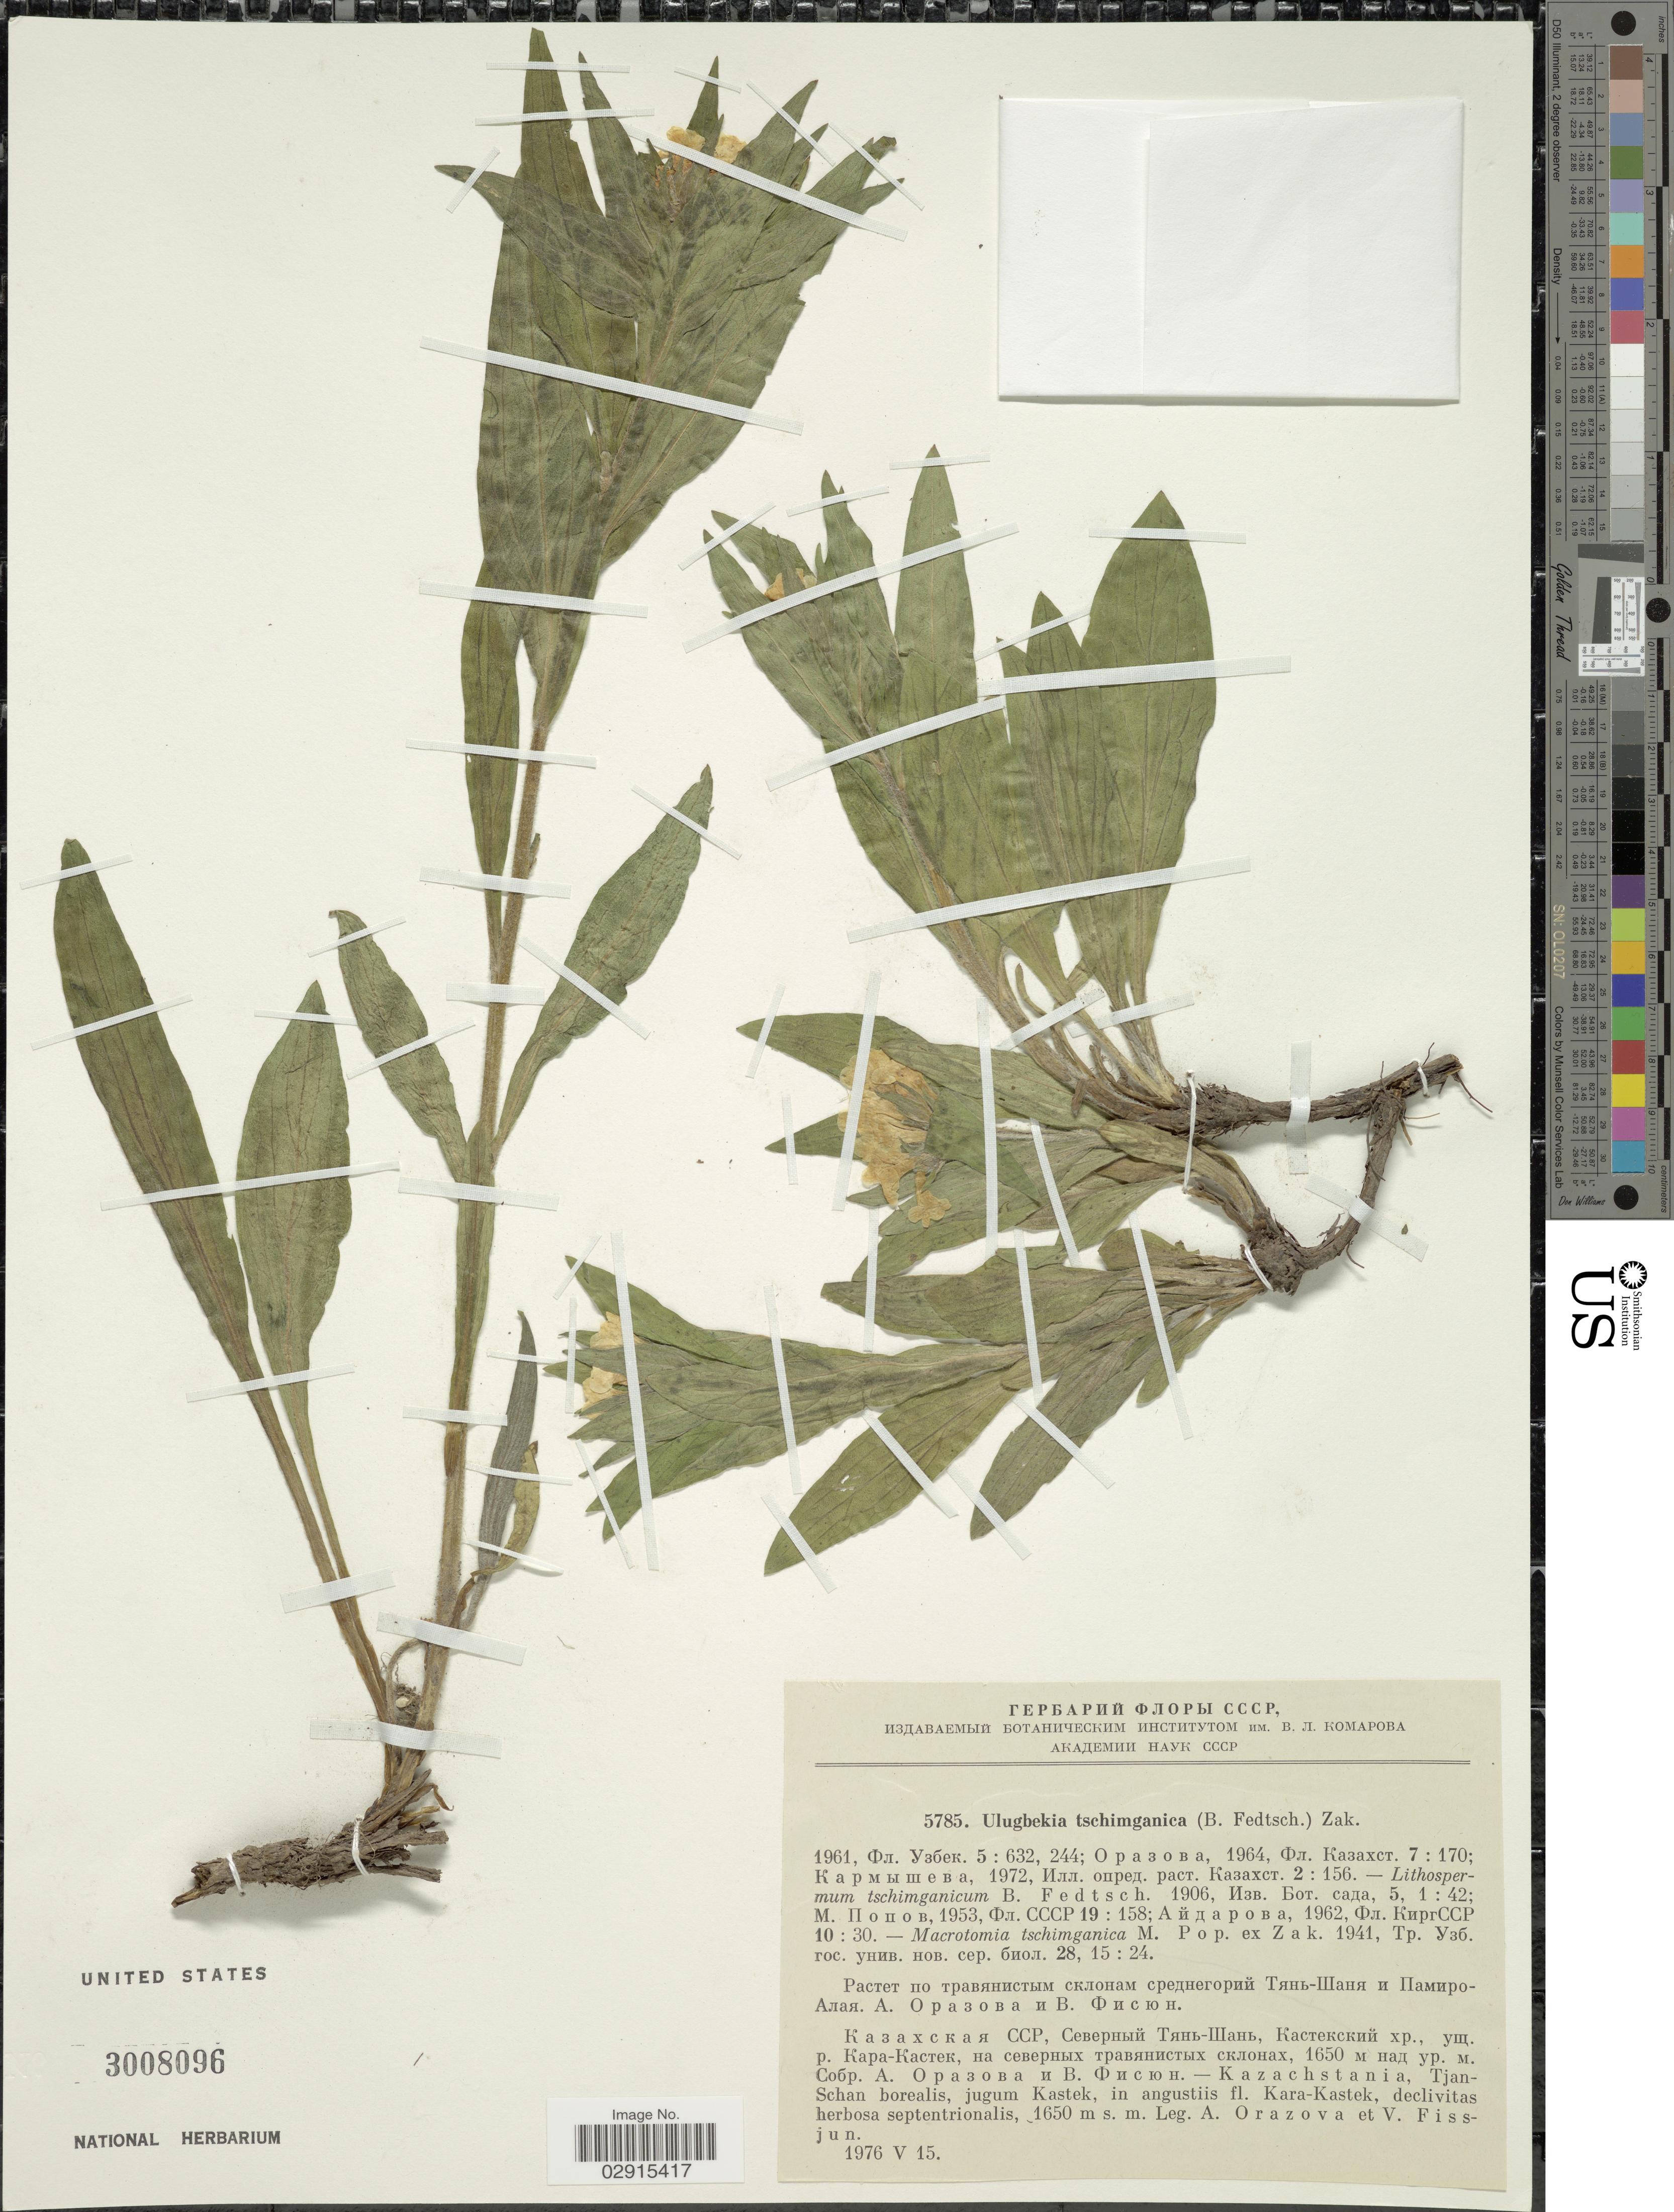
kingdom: Plantae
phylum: Tracheophyta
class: Magnoliopsida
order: Boraginales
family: Boraginaceae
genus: Lithospermum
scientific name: Lithospermum tschimganicum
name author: B. Fedtsch.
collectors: A. Orazova & V. Fissjun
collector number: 5785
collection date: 1976-05-15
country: Kazakhstan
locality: Kazachstania, Tjan-Schan borealis, jugum Kastek, in angustiis fl. Kara-Kastek, declivitas herbosa septentrionalis.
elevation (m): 1650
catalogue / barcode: US 3008096